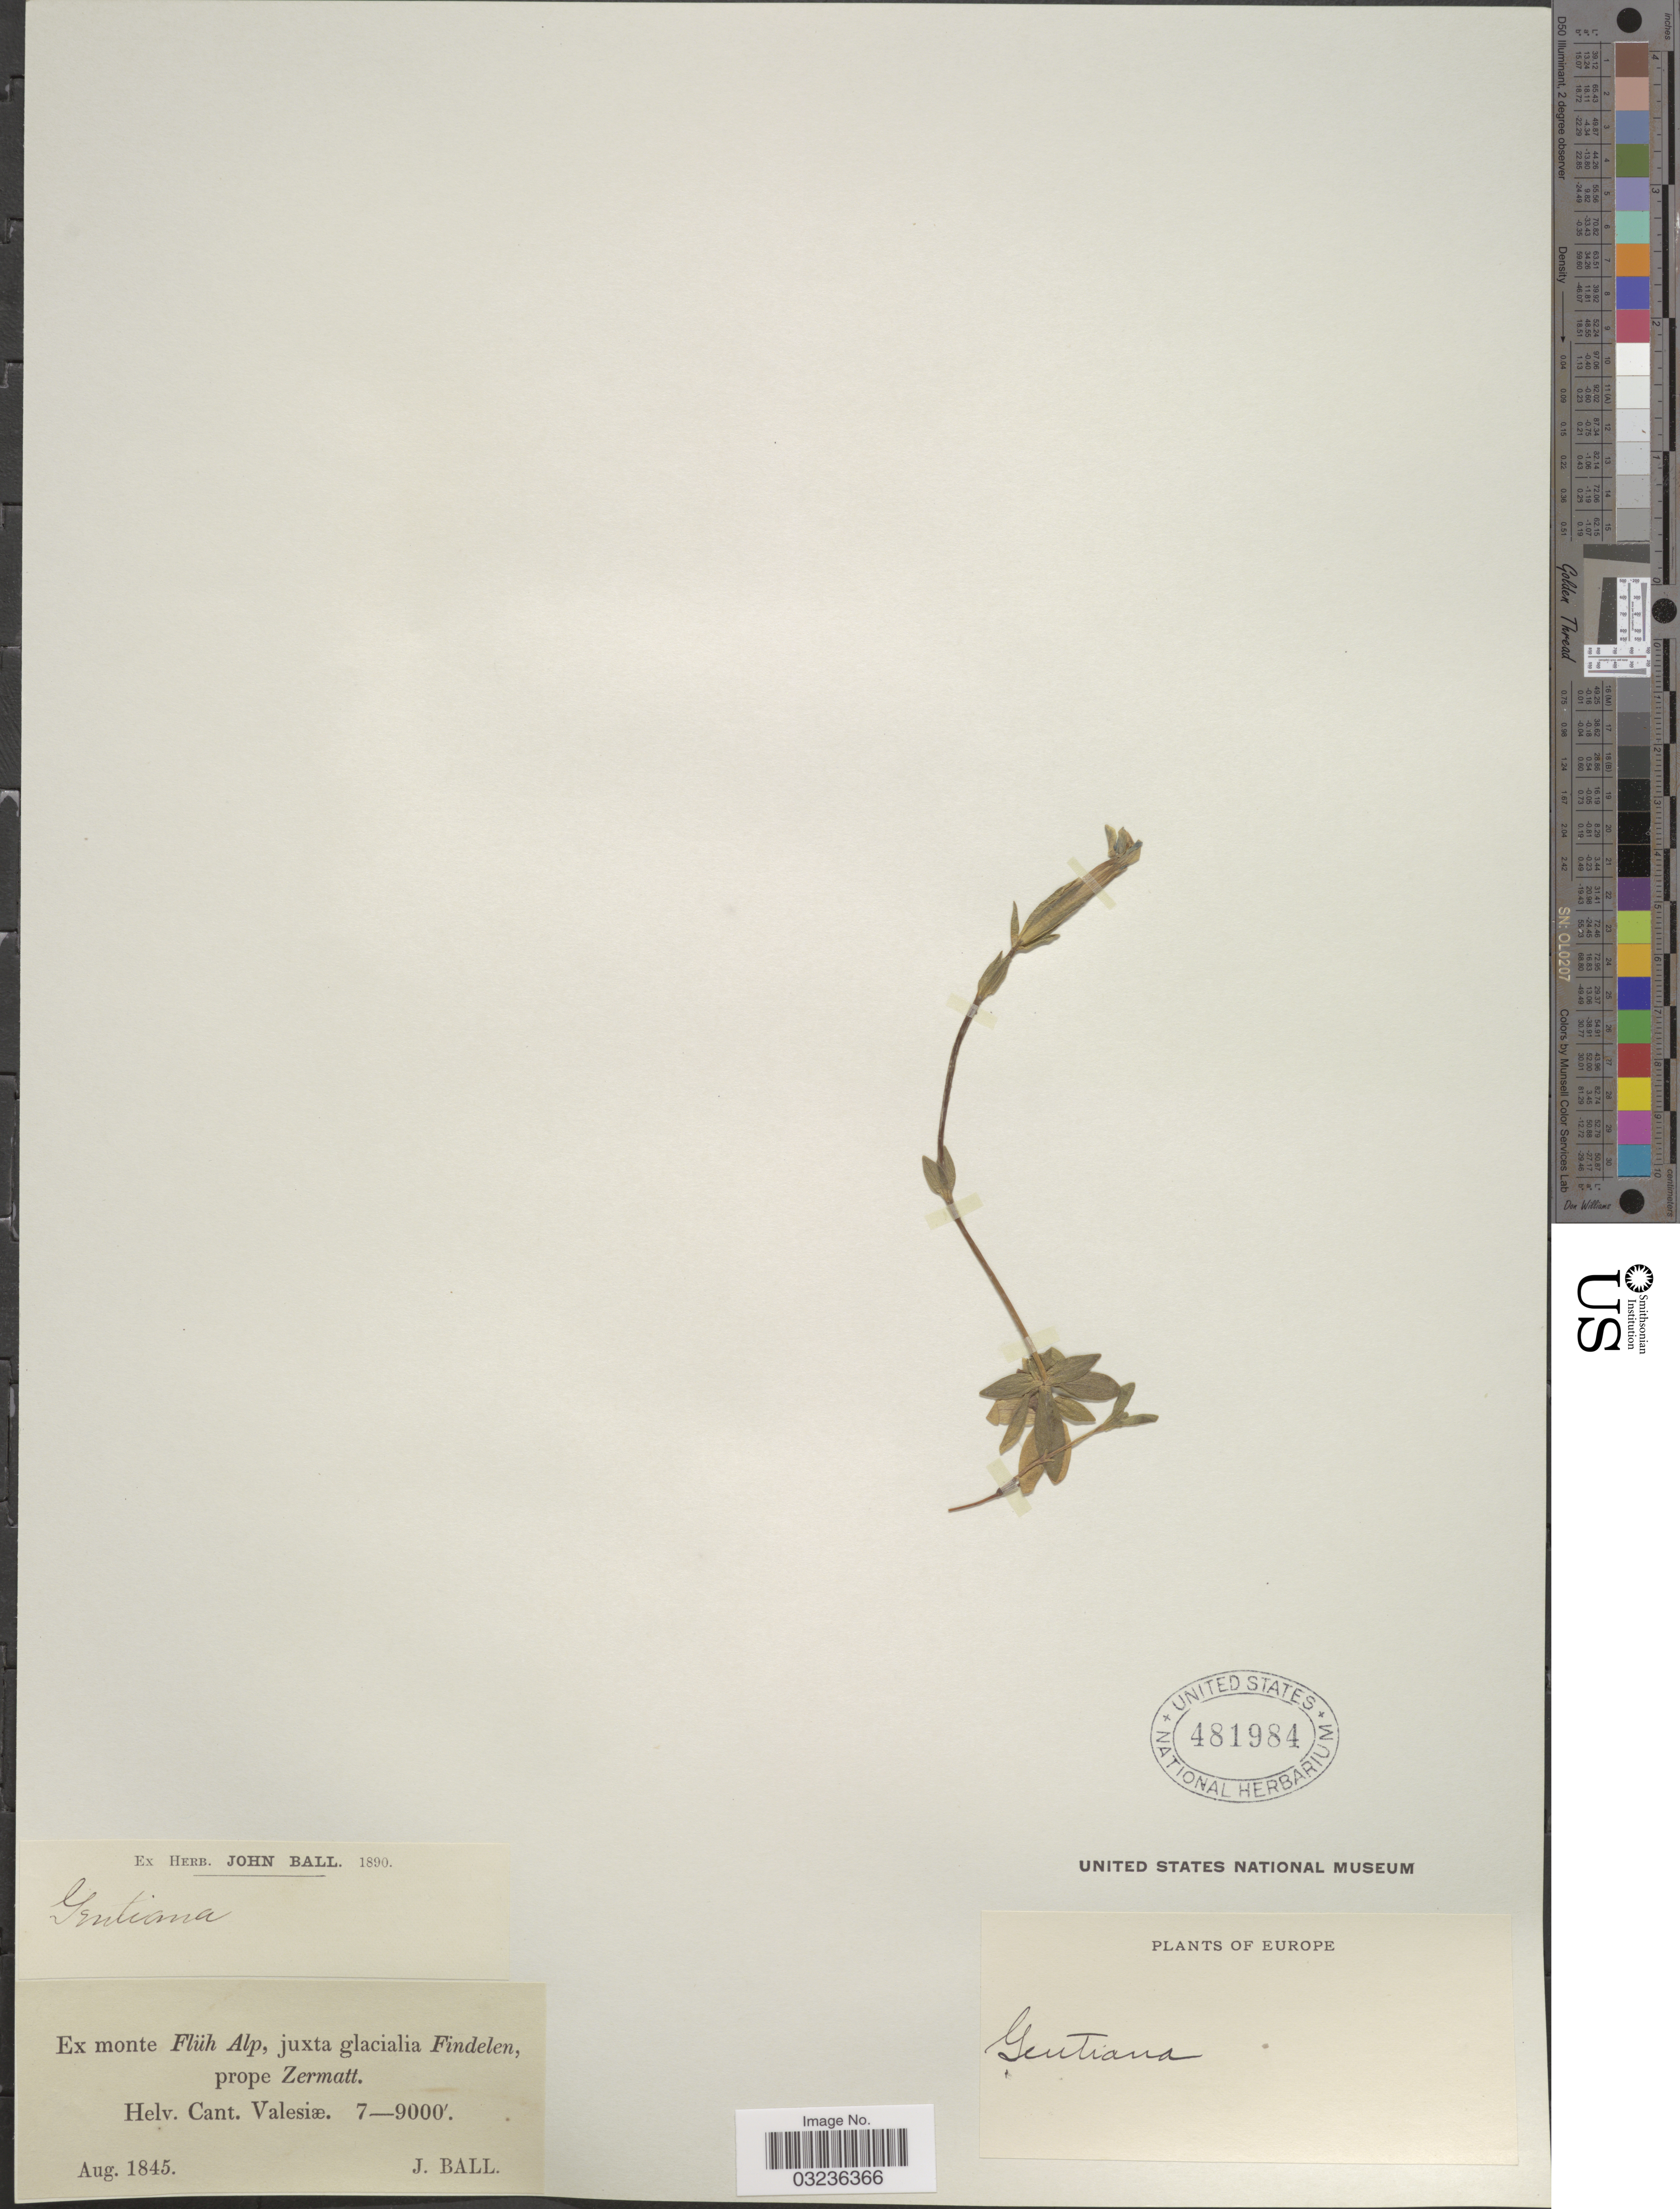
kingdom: Plantae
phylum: Tracheophyta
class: Magnoliopsida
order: Gentianales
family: Gentianaceae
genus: Gentiana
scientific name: Gentiana sp.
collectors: J. Ball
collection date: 1845-08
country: Switzerland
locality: Europe. Ex monte Fliih Alp, juxta glacialia Findelen, prope Zermatt. Helv. Cant. Valesiæ.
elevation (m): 2134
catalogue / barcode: US 481984